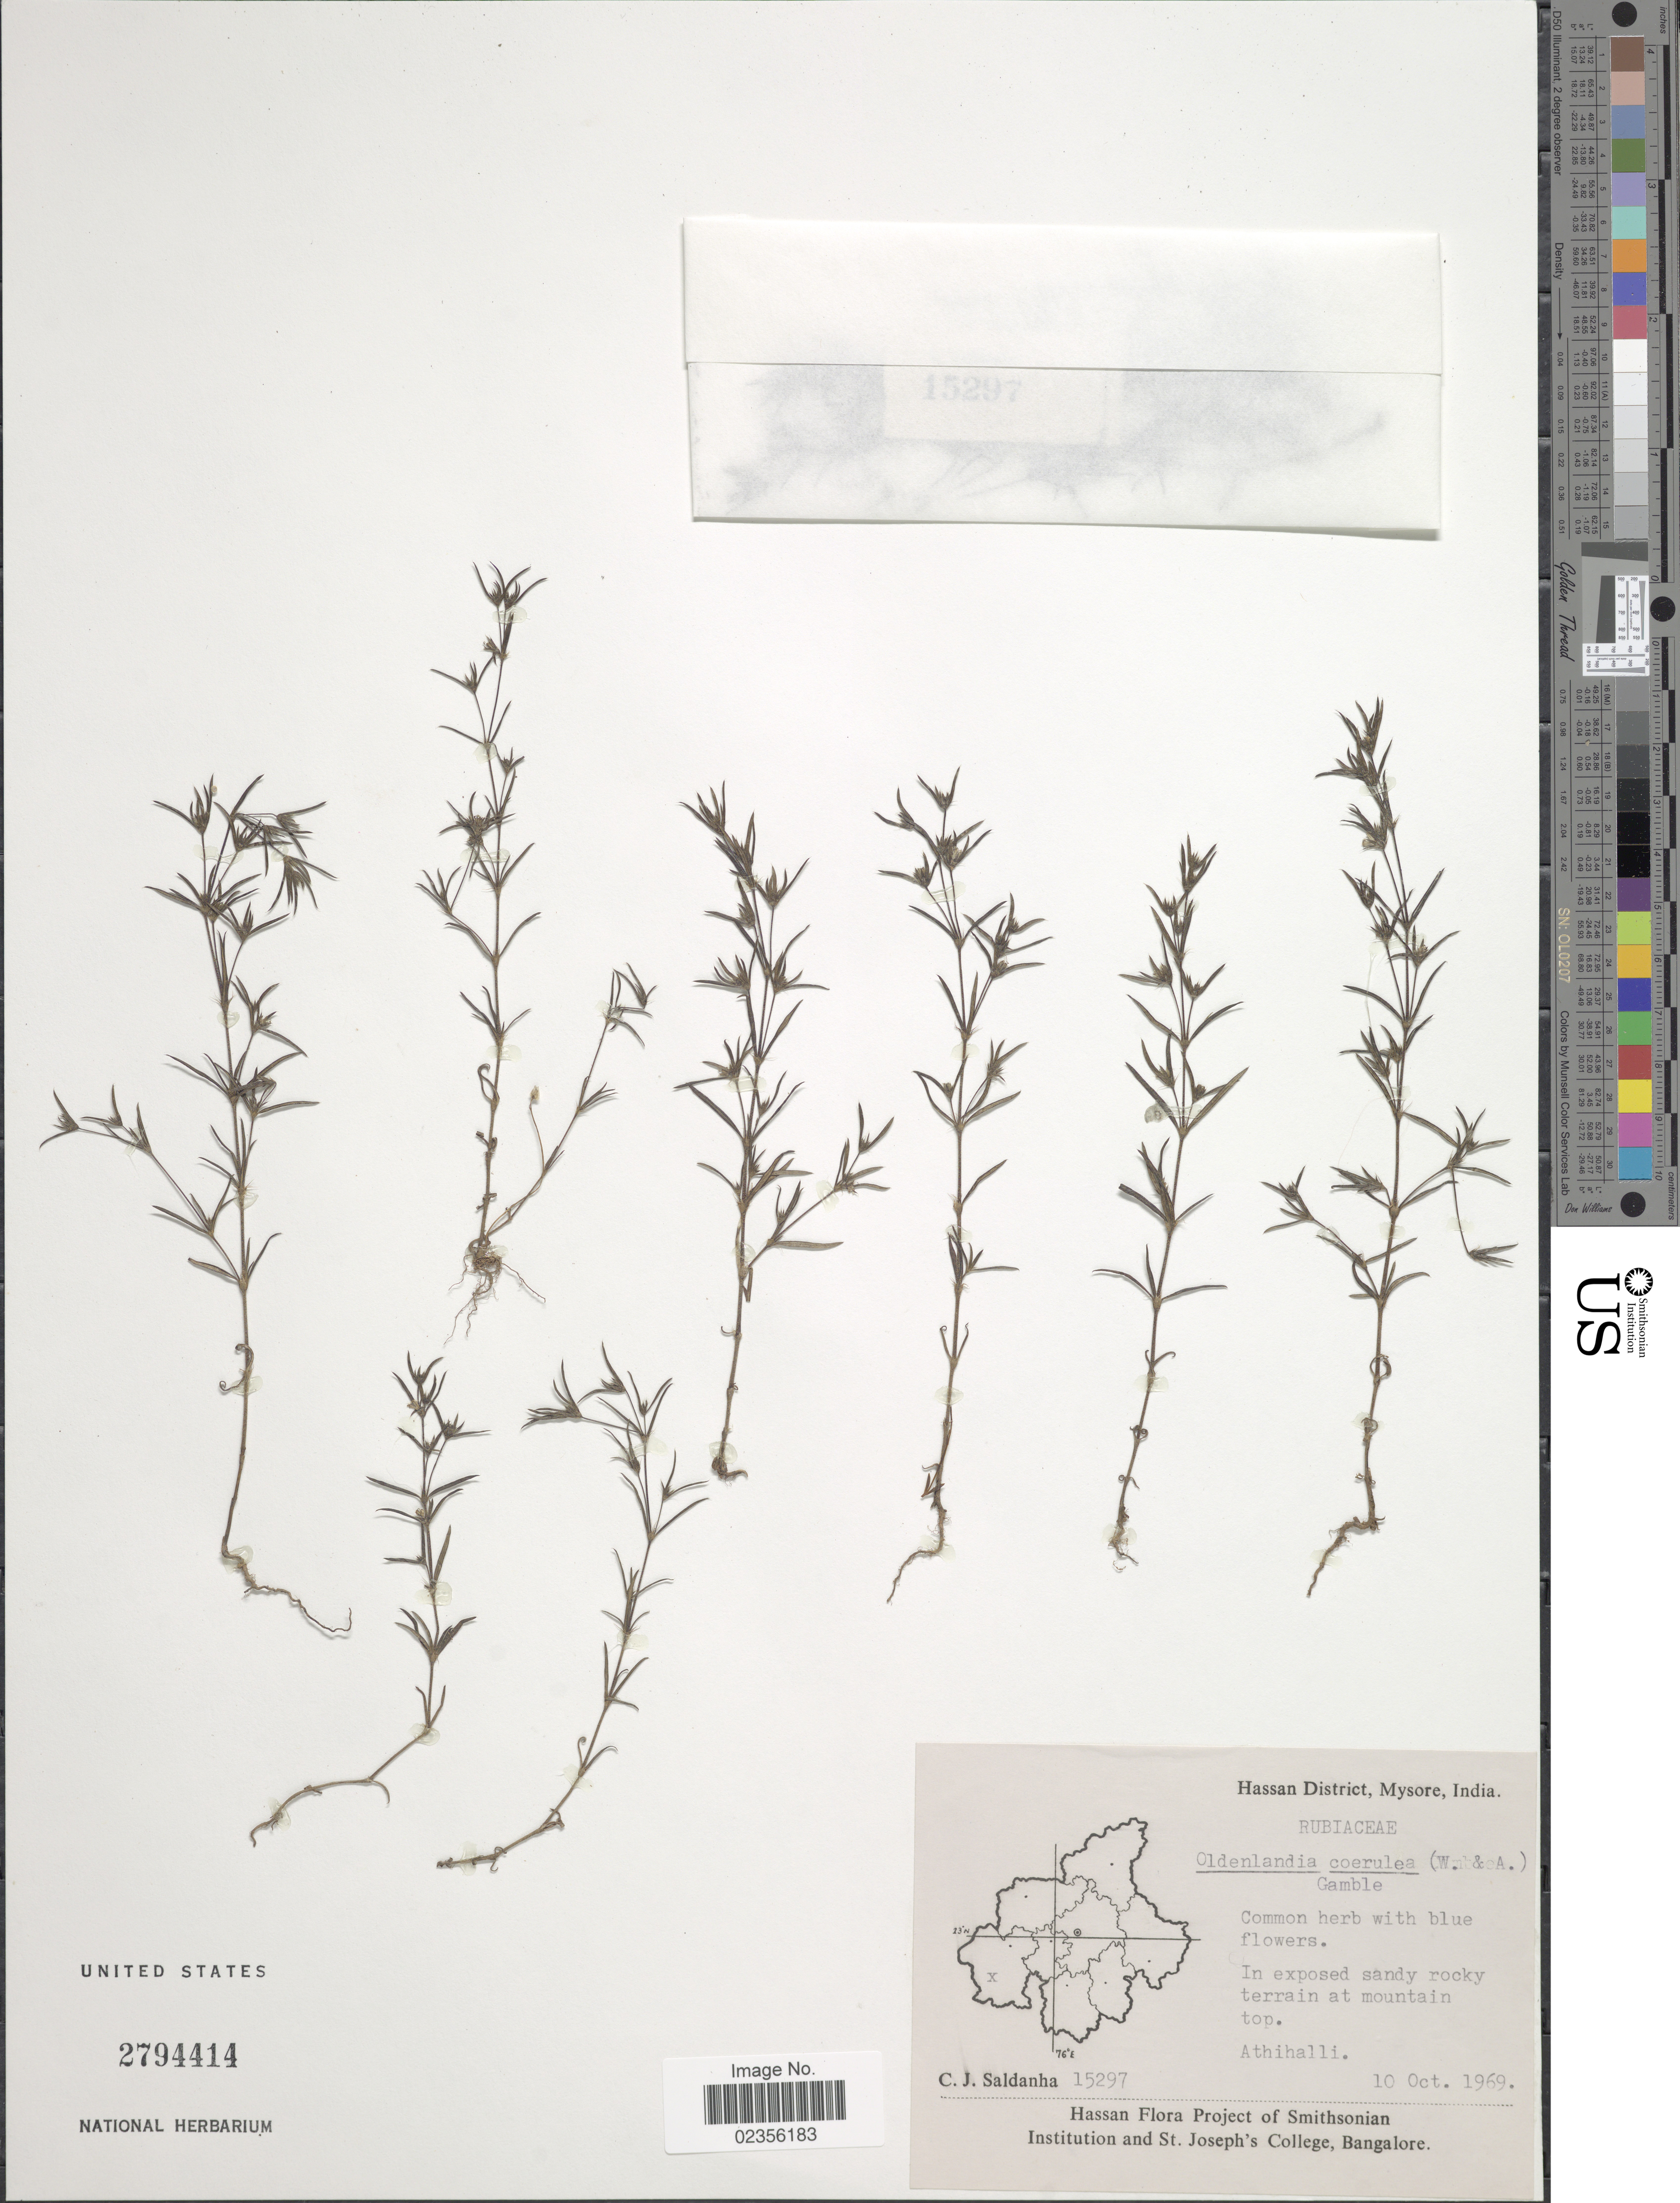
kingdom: Plantae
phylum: Tracheophyta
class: Magnoliopsida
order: Gentianales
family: Rubiaceae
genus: Hedyotis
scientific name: Hedyotis cyanantha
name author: Kurz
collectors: C. J. Saldanha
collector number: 15297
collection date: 1969-10-10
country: India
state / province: Karnataka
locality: Hassan District, Mysore. Athihalli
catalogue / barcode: US 2794414